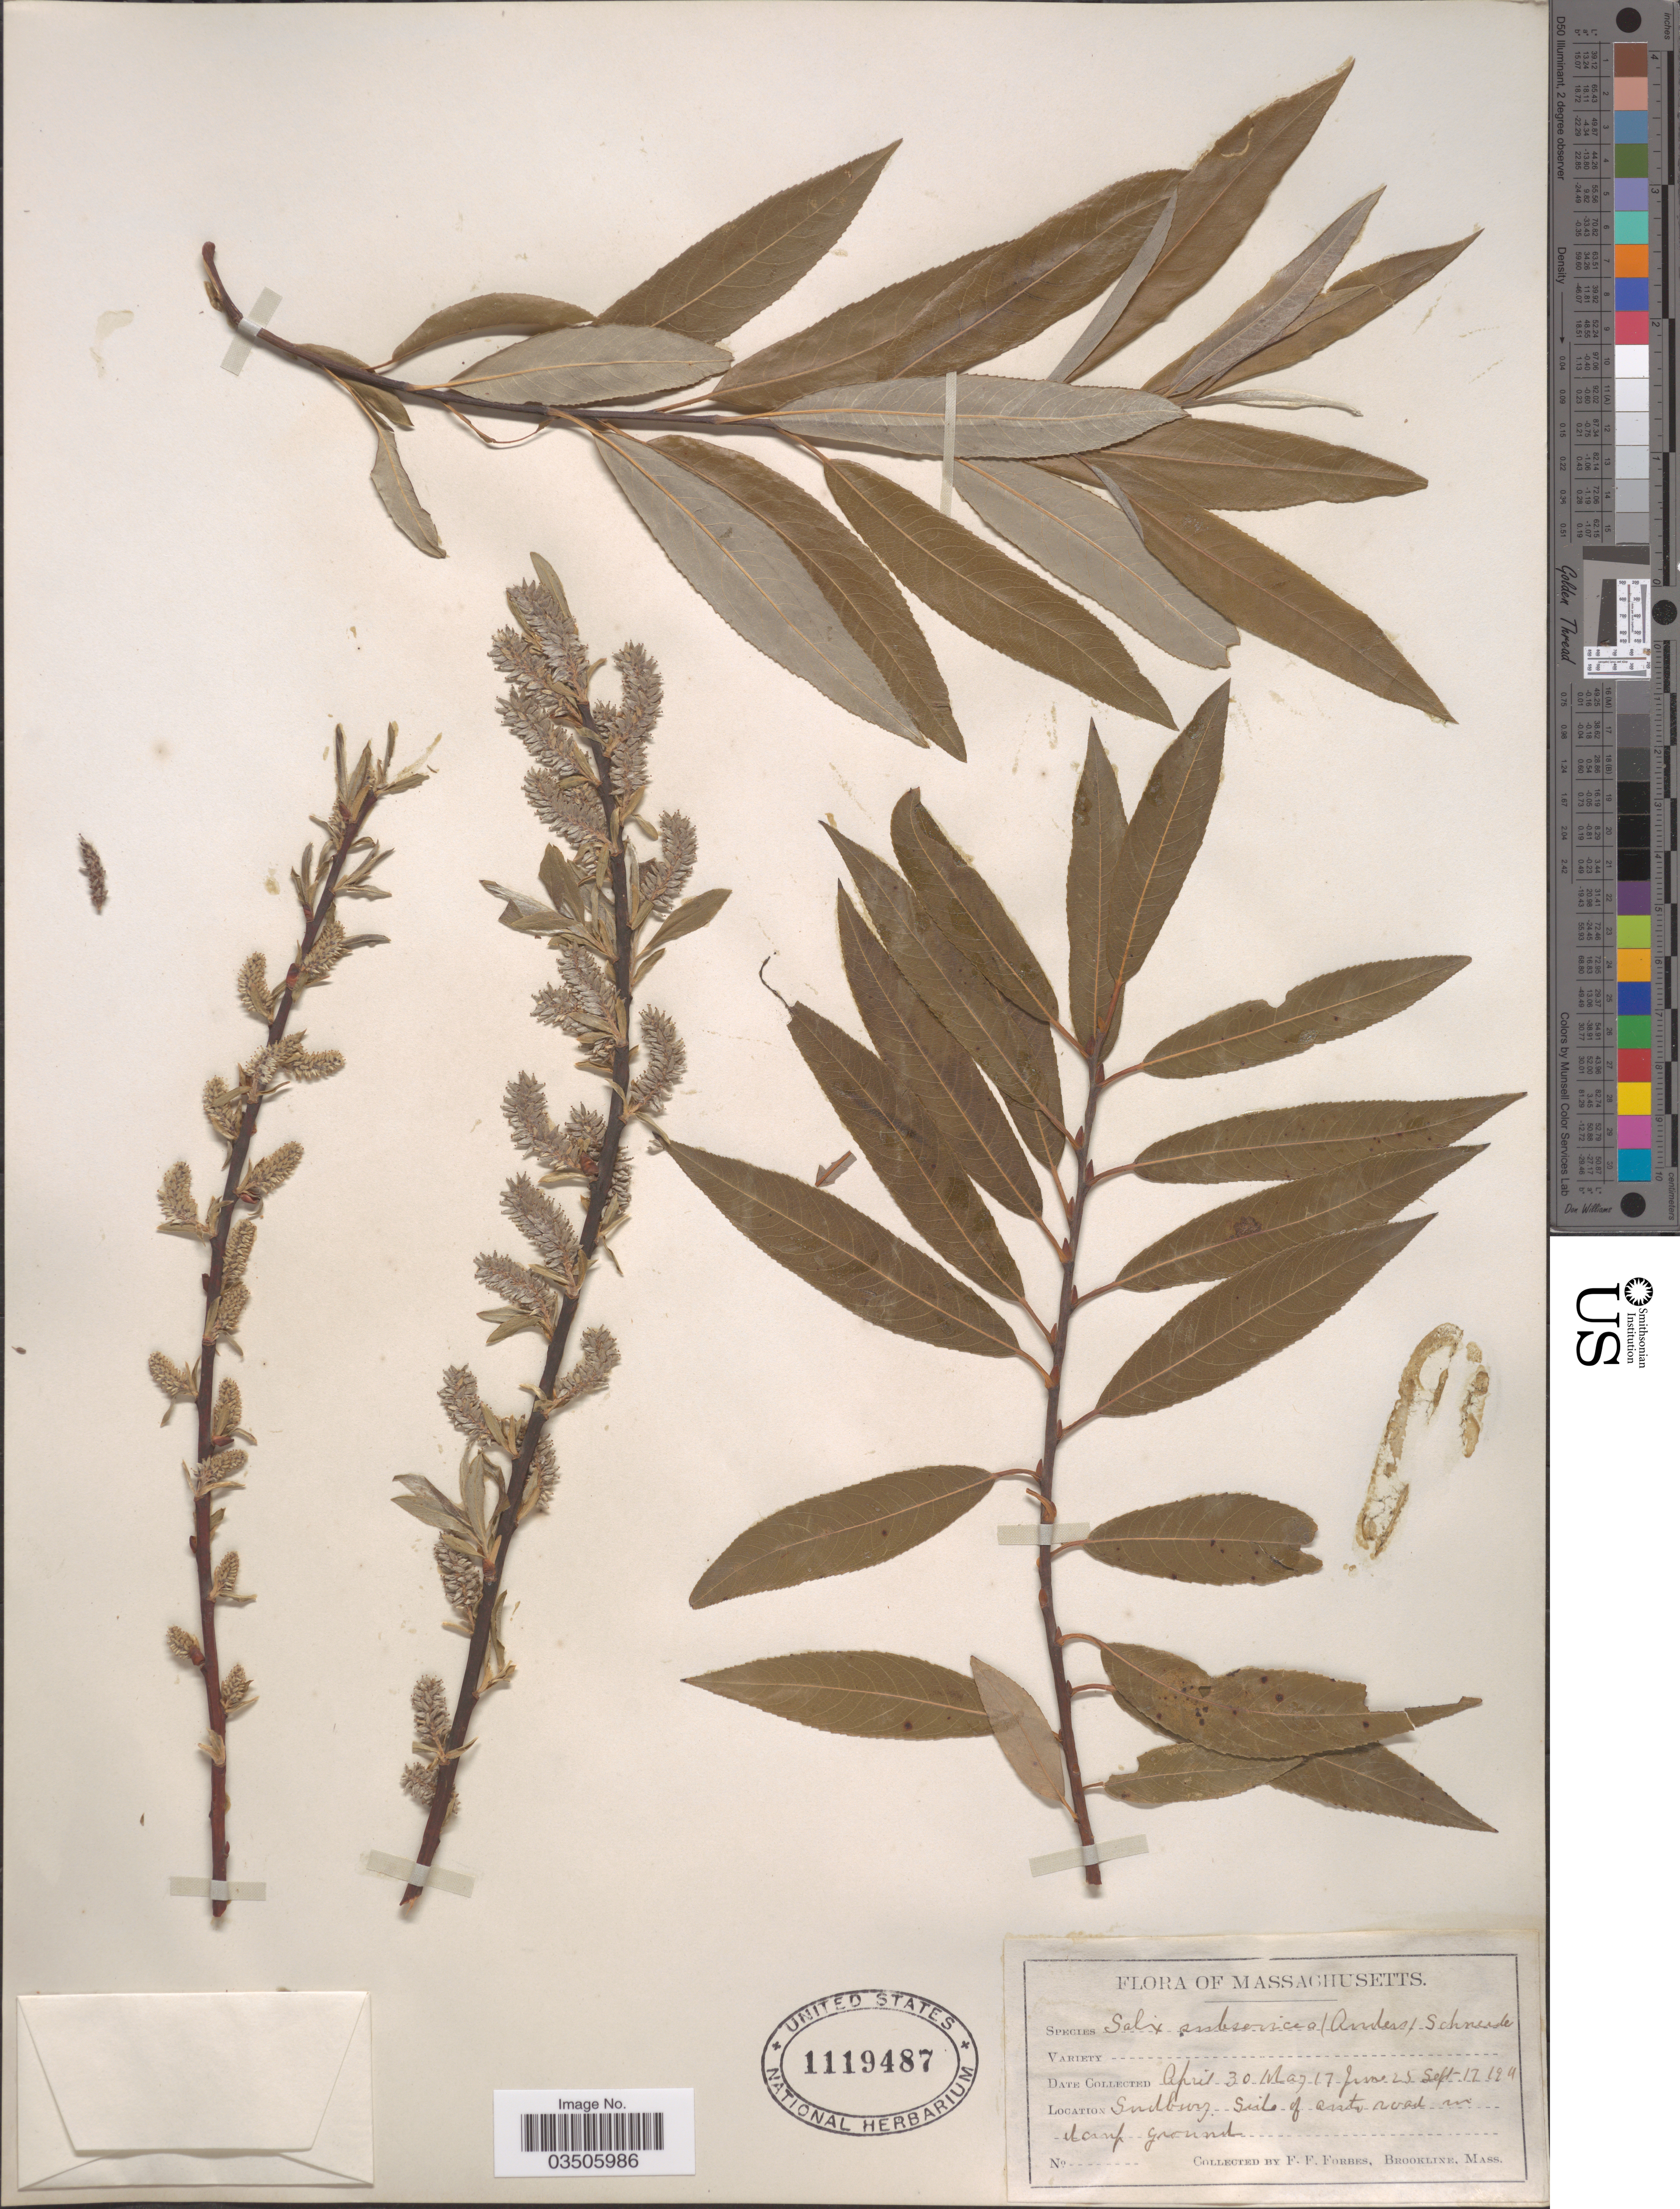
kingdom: Plantae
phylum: Tracheophyta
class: Magnoliopsida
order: Malpighiales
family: Salicaceae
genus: Salix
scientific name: Salix subsericea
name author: (Andersson) C.K. Schneid.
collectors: F. Forbes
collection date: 1911-04-30/1911-09-17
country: United States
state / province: Massachusetts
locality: Sudbury side of Auto road in damp ground.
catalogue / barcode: US 1119487